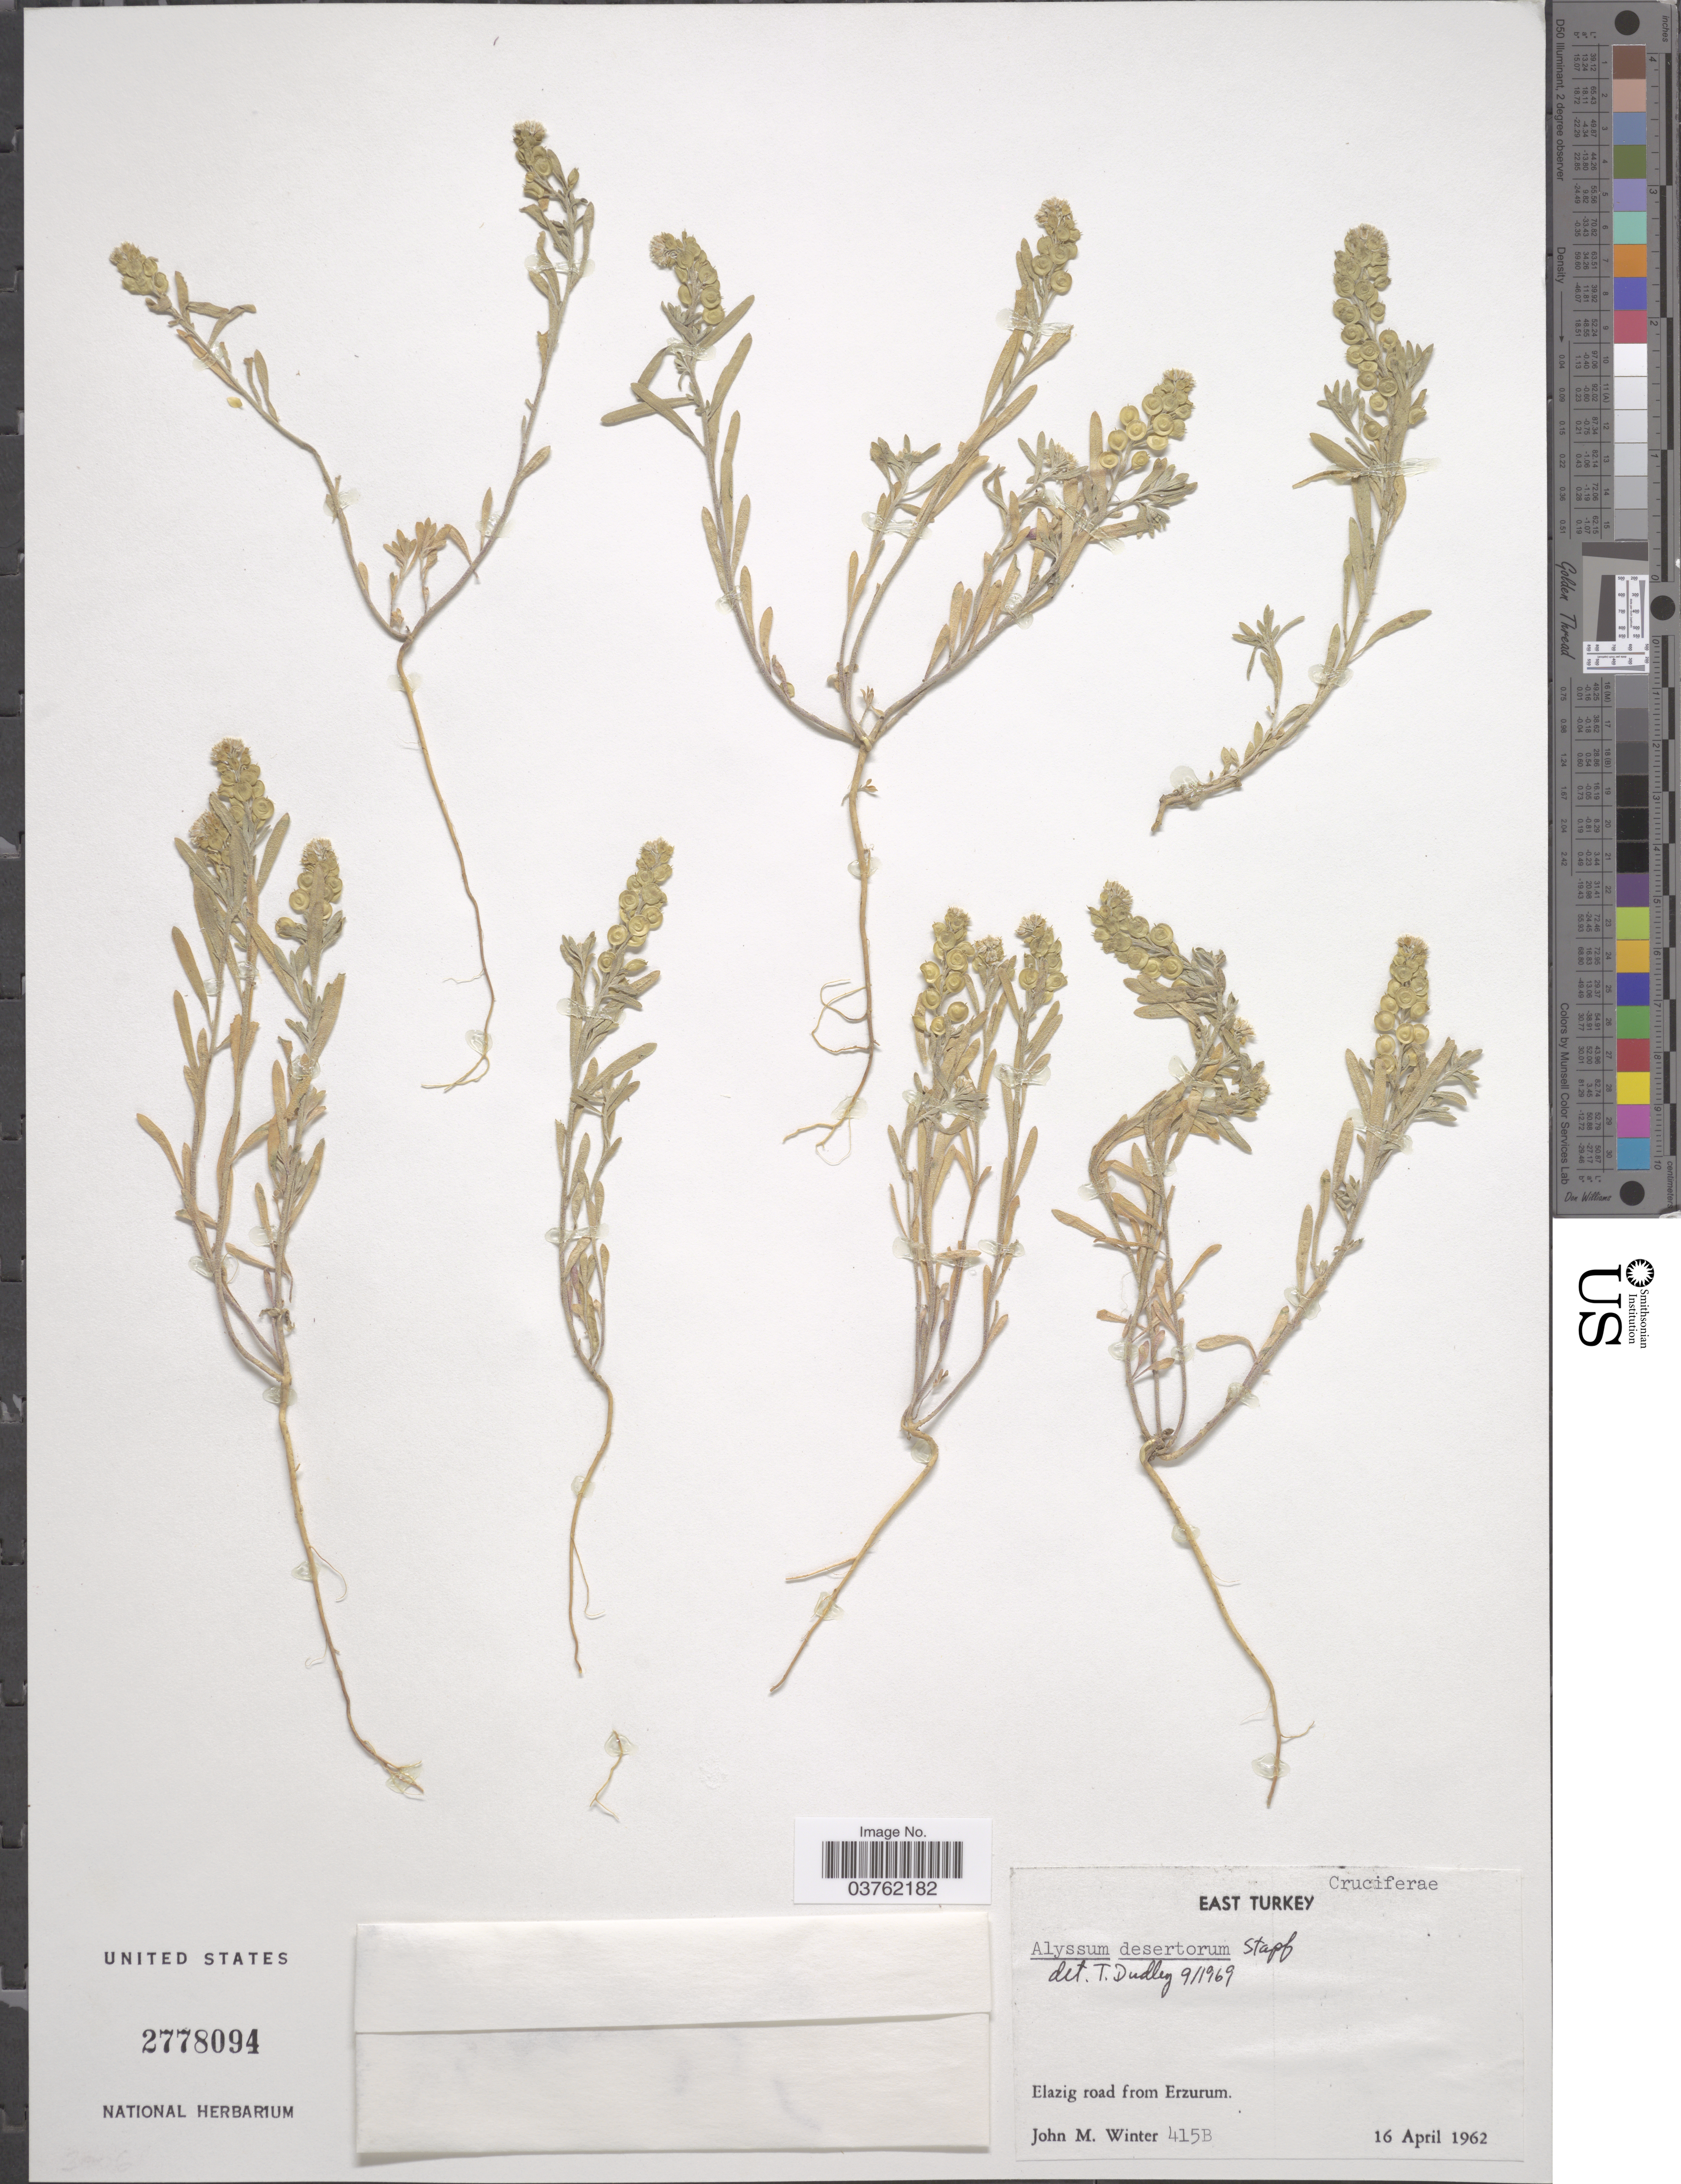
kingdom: Plantae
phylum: Tracheophyta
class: Magnoliopsida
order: Brassicales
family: Brassicaceae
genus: Alyssum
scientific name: Alyssum desertorum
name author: Stapf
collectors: J. M. Winter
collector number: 415B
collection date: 1962-04-16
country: Turkey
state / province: Erzurum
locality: East Turkey. Elazig road from Erzurum.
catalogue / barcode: US 2778094